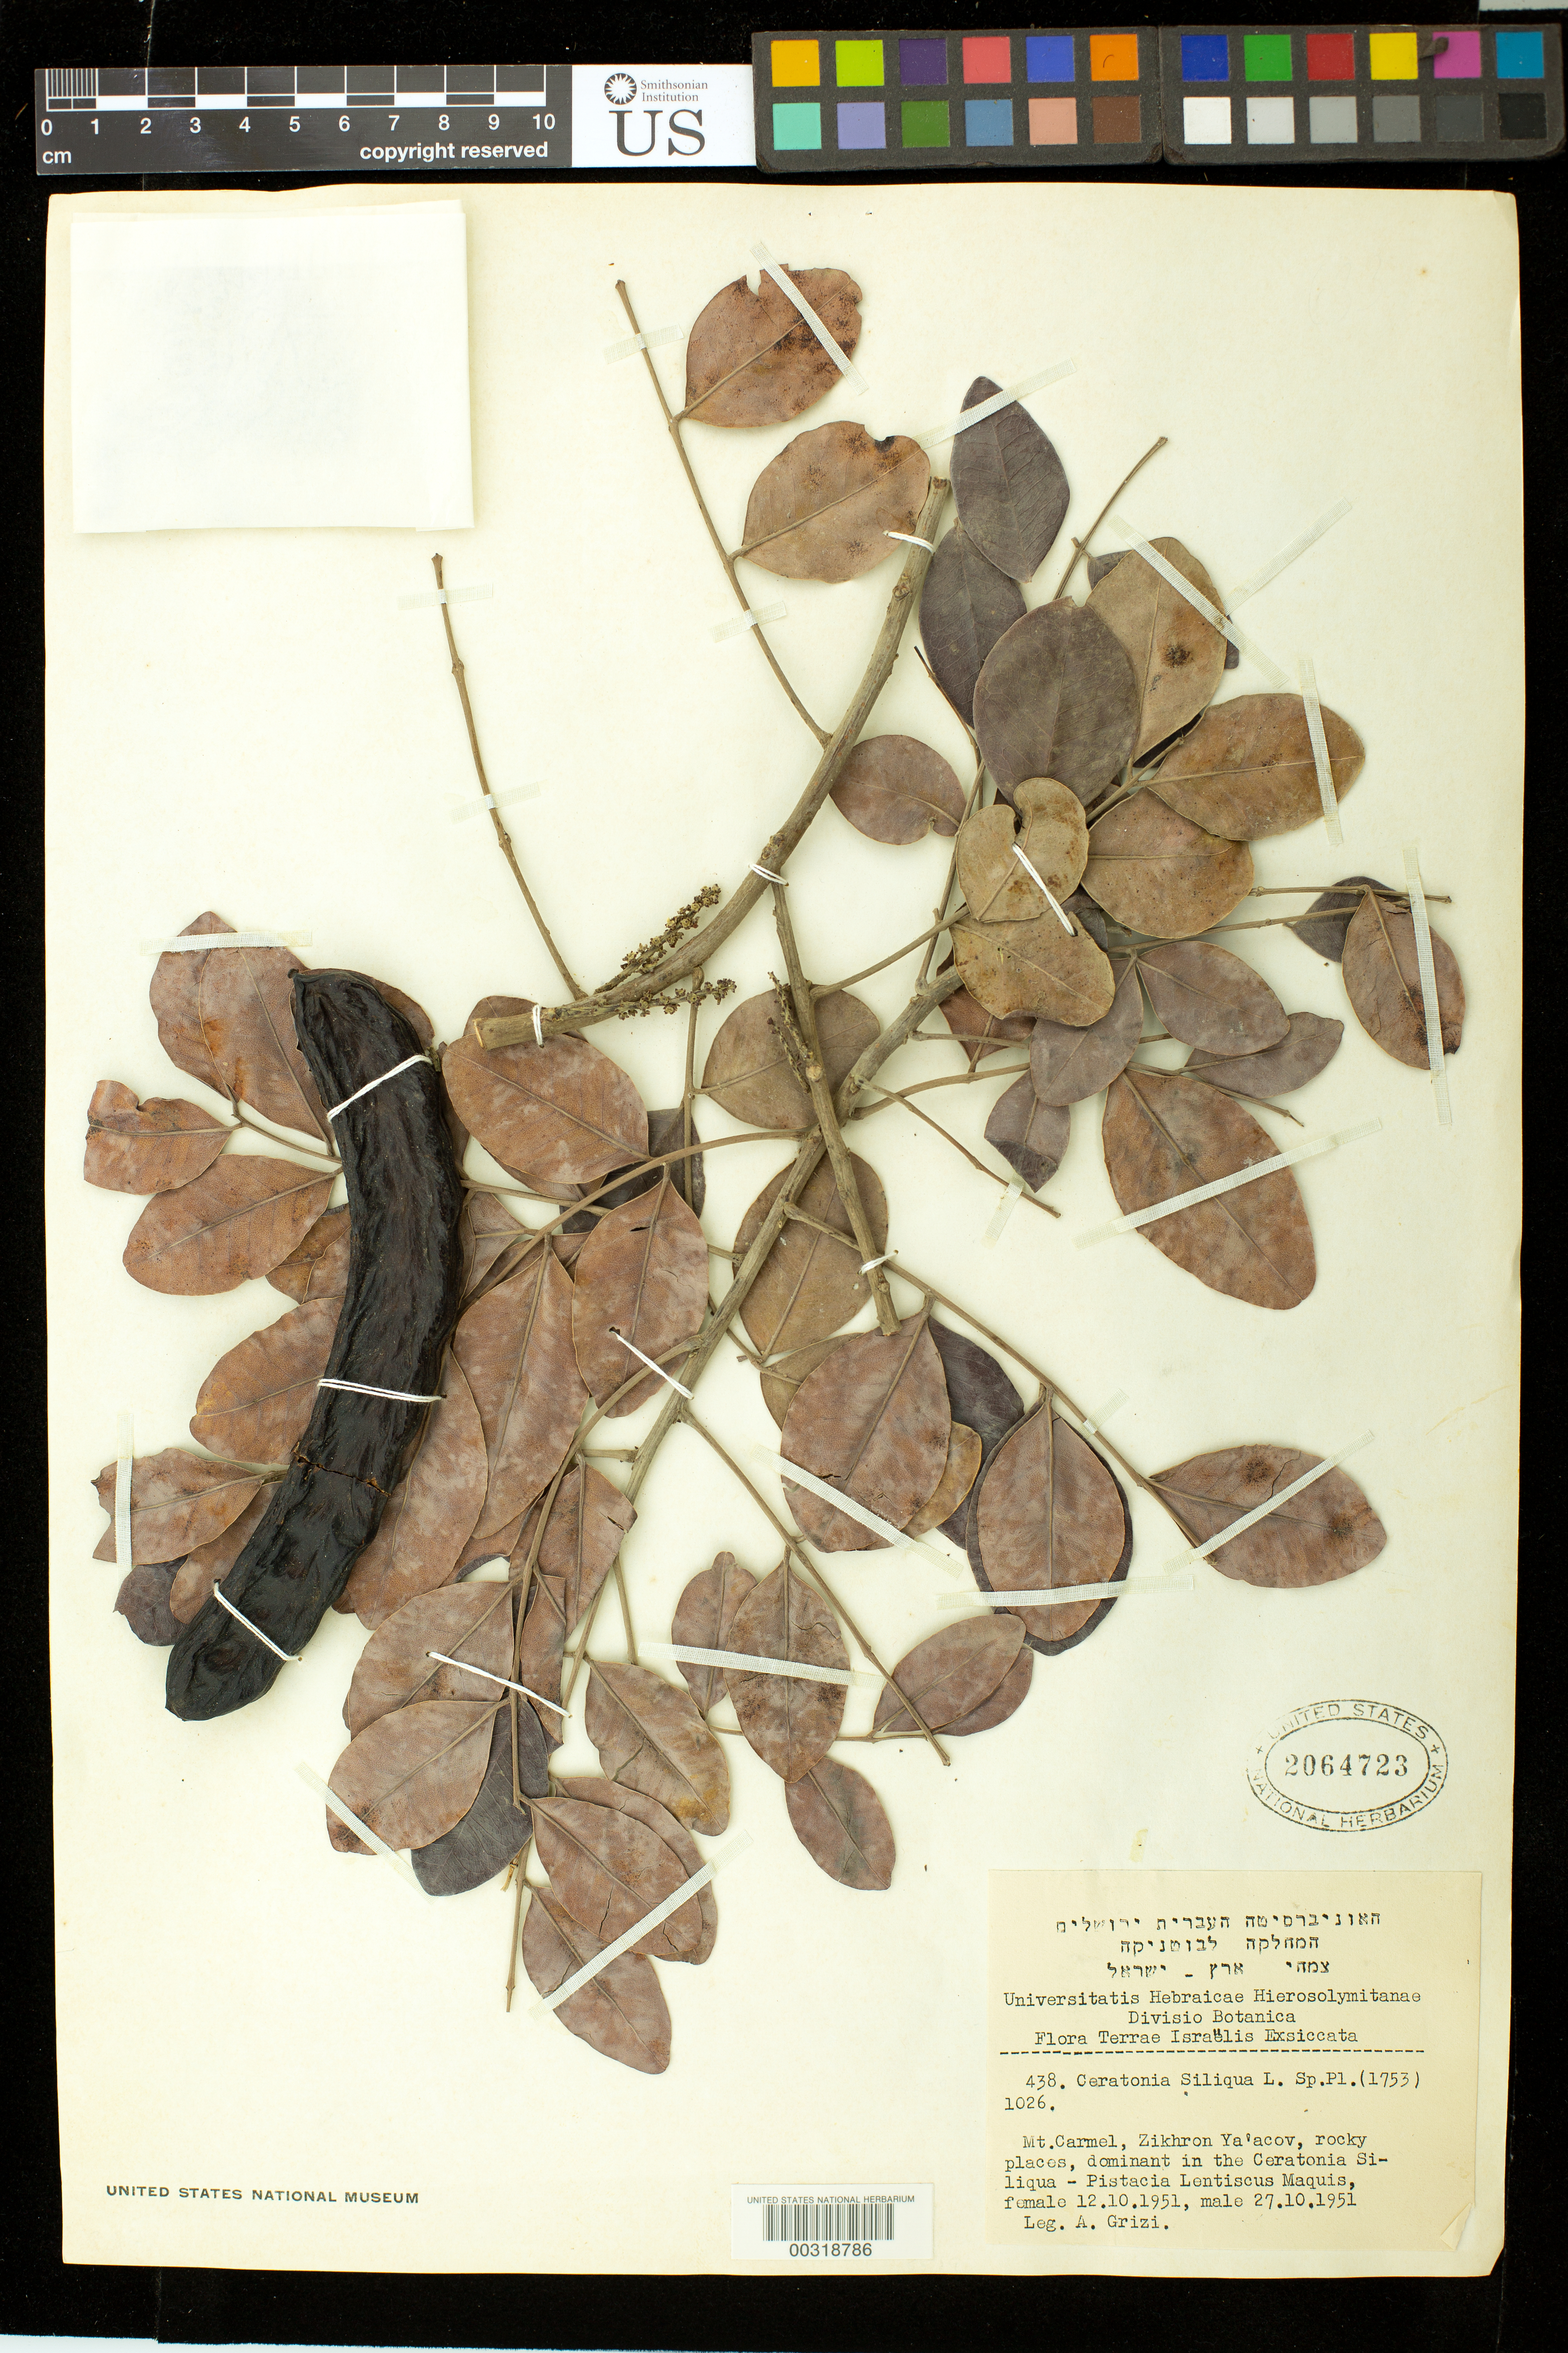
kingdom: Plantae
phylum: Tracheophyta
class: Magnoliopsida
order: Fabales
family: Fabaceae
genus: Ceratonia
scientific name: Ceratonia siliqua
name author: L.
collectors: A. Grizi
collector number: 438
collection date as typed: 12 Oct 1951 and 27 Oct 1951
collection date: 1951-10-12,1951-10-27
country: Israel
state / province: Haifa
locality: Mt. Carmel, Zikhron Ya'acov. [Hefa (Haifa) District]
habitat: Rocky places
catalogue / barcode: US 2064723